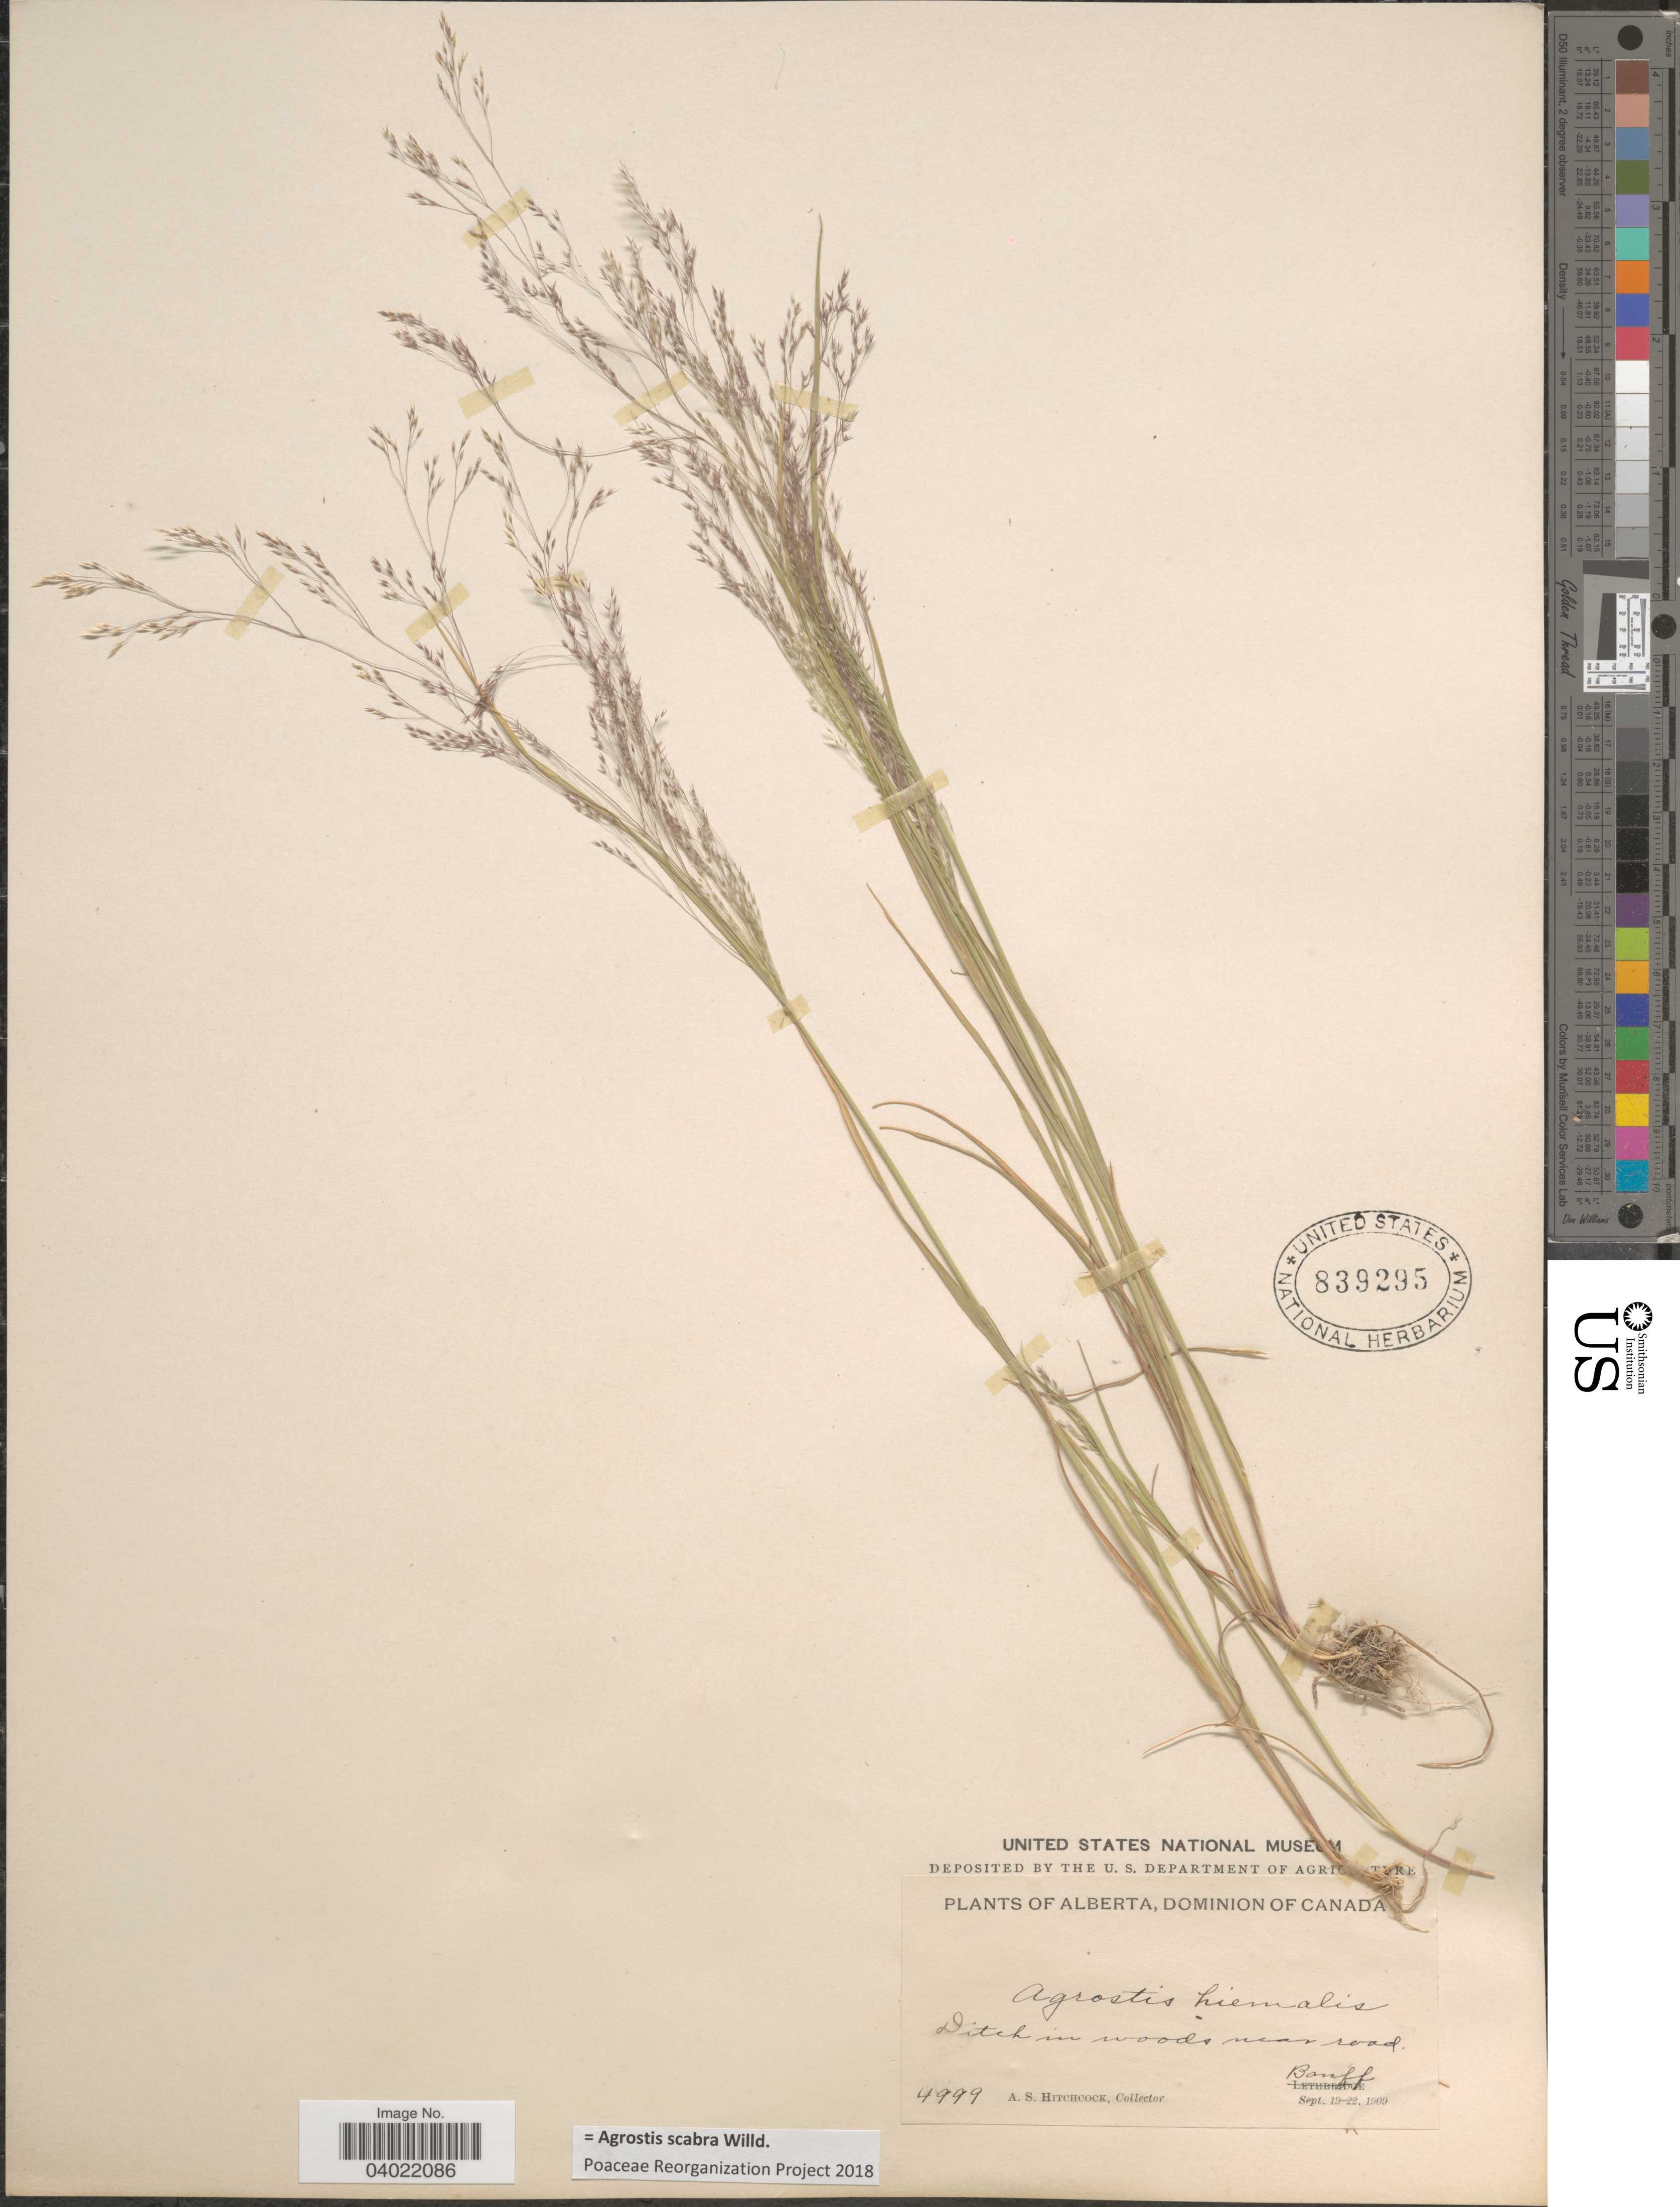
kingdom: Plantae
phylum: Tracheophyta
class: Liliopsida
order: Poales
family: Poaceae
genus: Agrostis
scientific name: Agrostis scabra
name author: Willd.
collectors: A. S. Hitchcock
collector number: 4999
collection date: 1909-09-19/1909-09-22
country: Canada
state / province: Alberta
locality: Dominion of Canada. Ditch in woods near road. Banff.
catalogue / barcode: US 839295